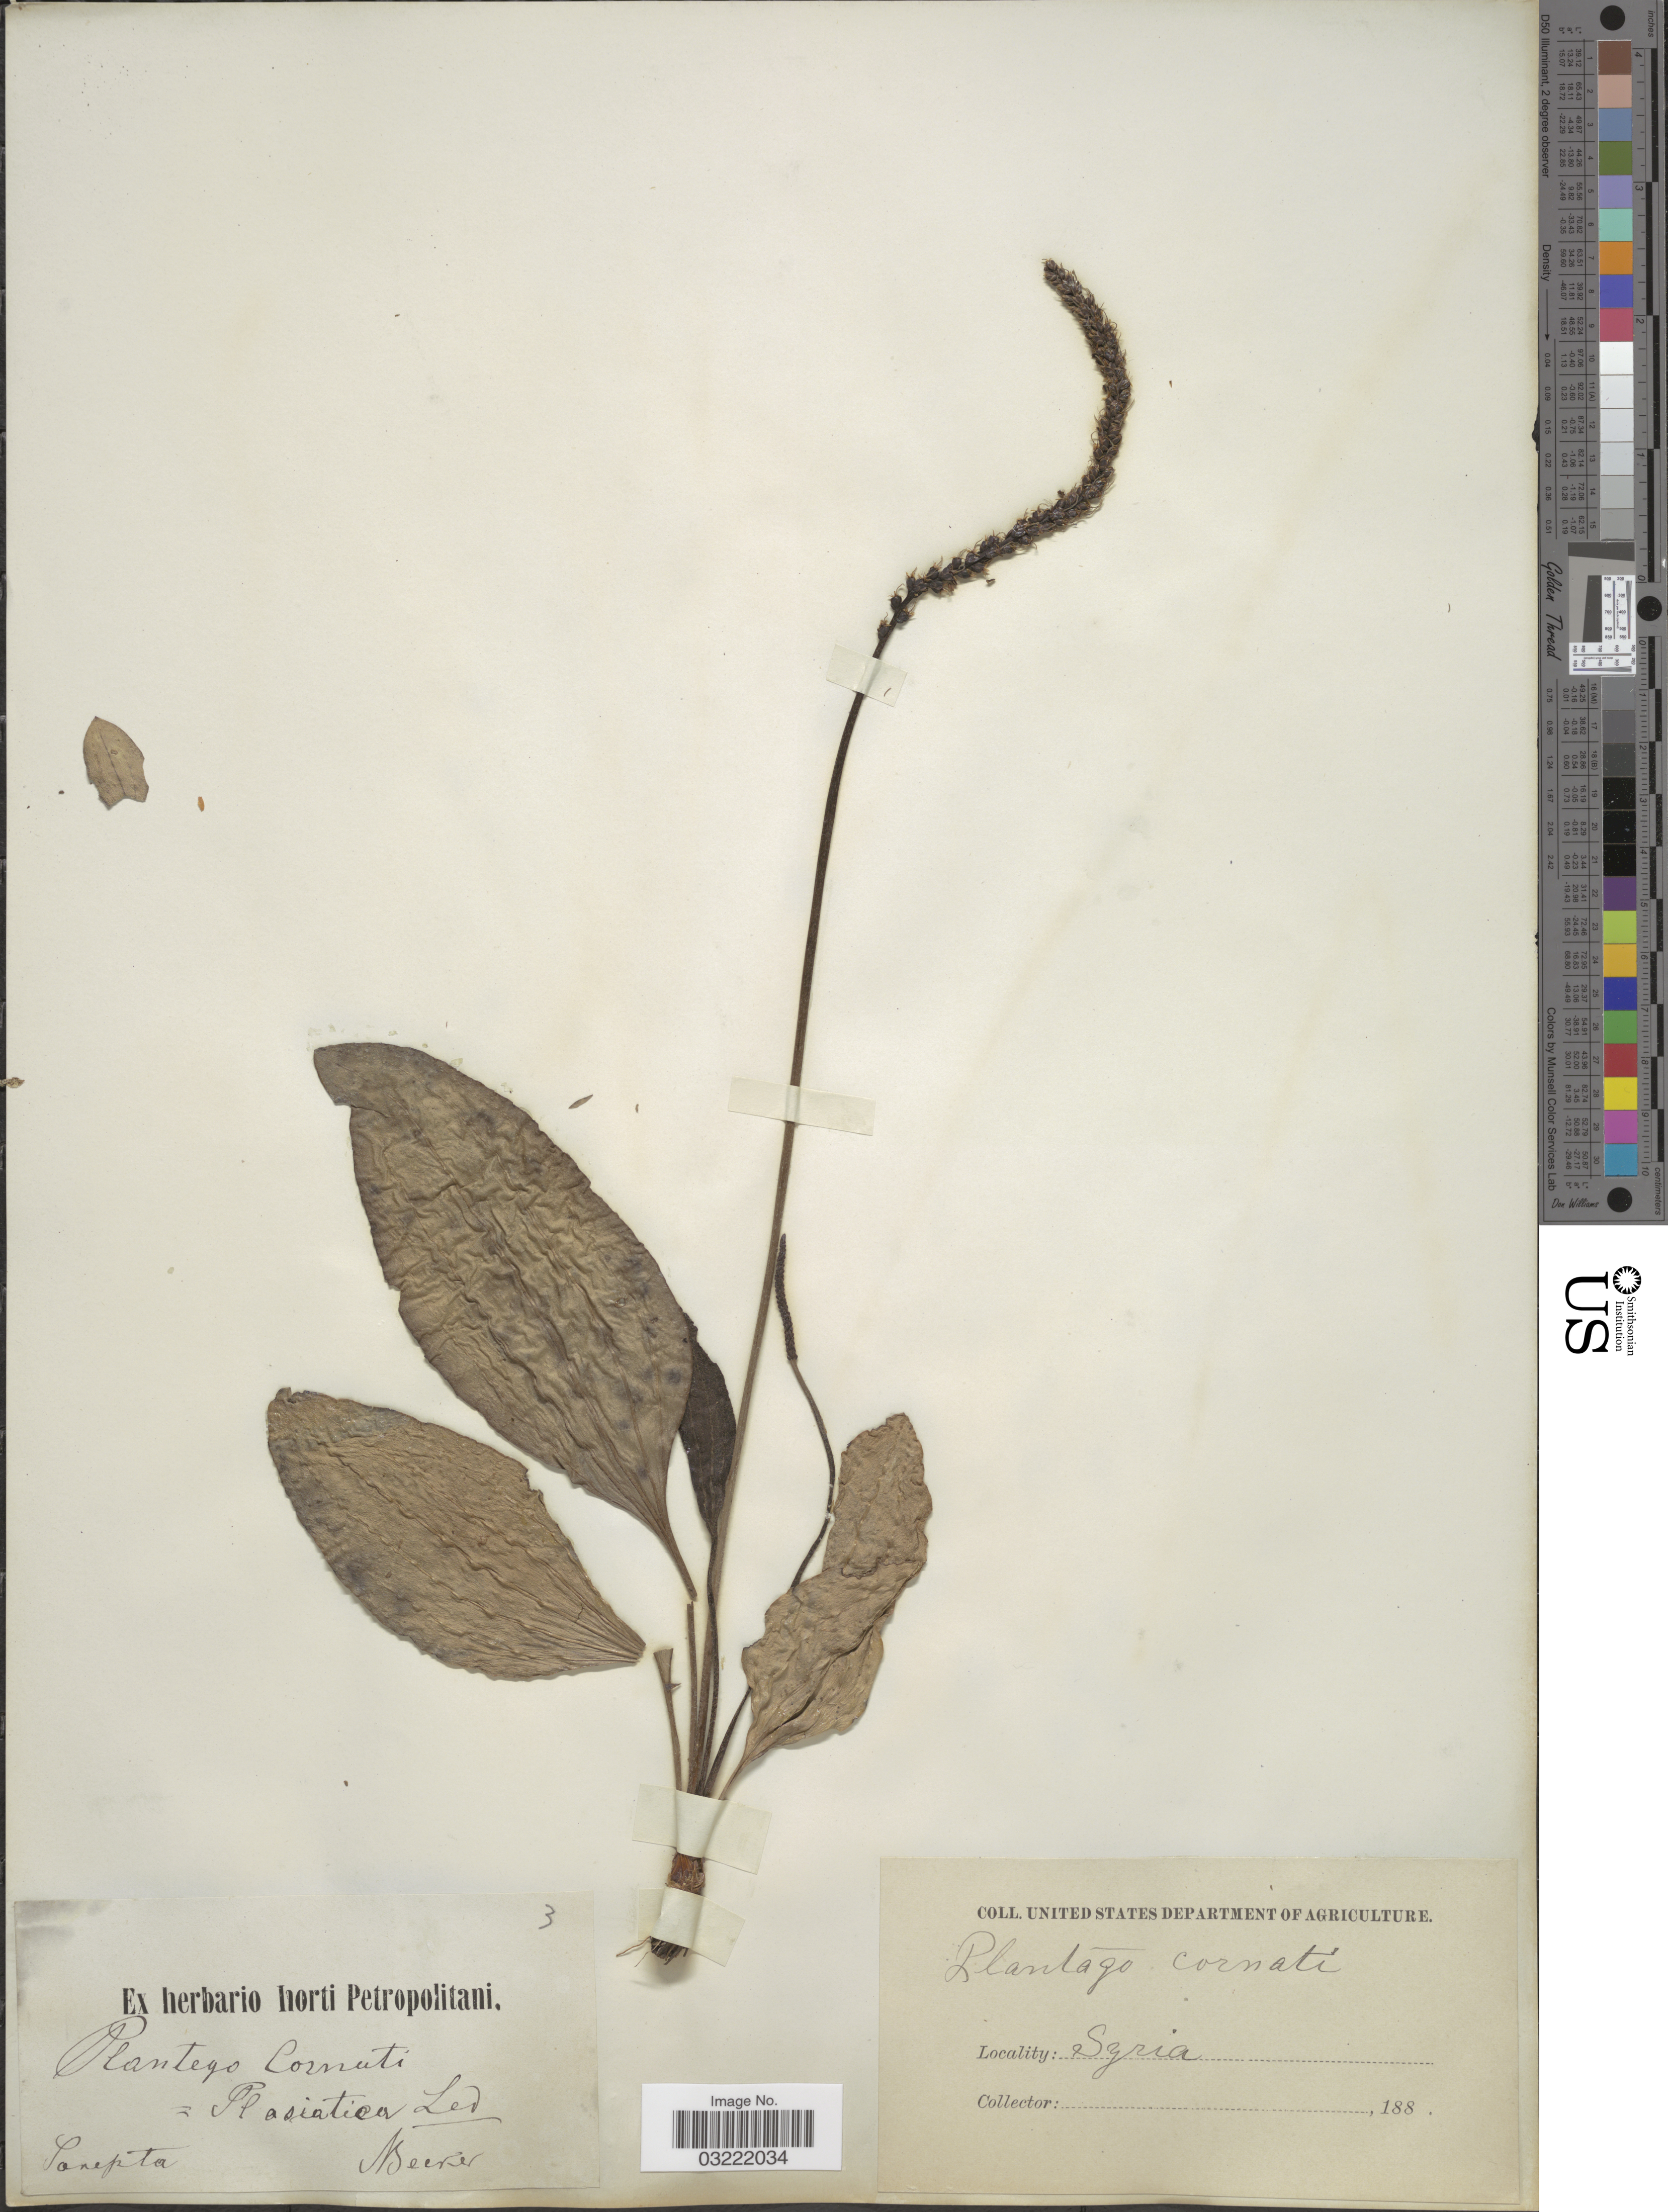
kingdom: Plantae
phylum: Tracheophyta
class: Magnoliopsida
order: Lamiales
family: Plantaginaceae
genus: Plantago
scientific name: Plantago cornuti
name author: Gouan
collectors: -. Becker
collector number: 3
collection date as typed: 188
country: Russian Federation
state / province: Volgograd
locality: Sarepta.